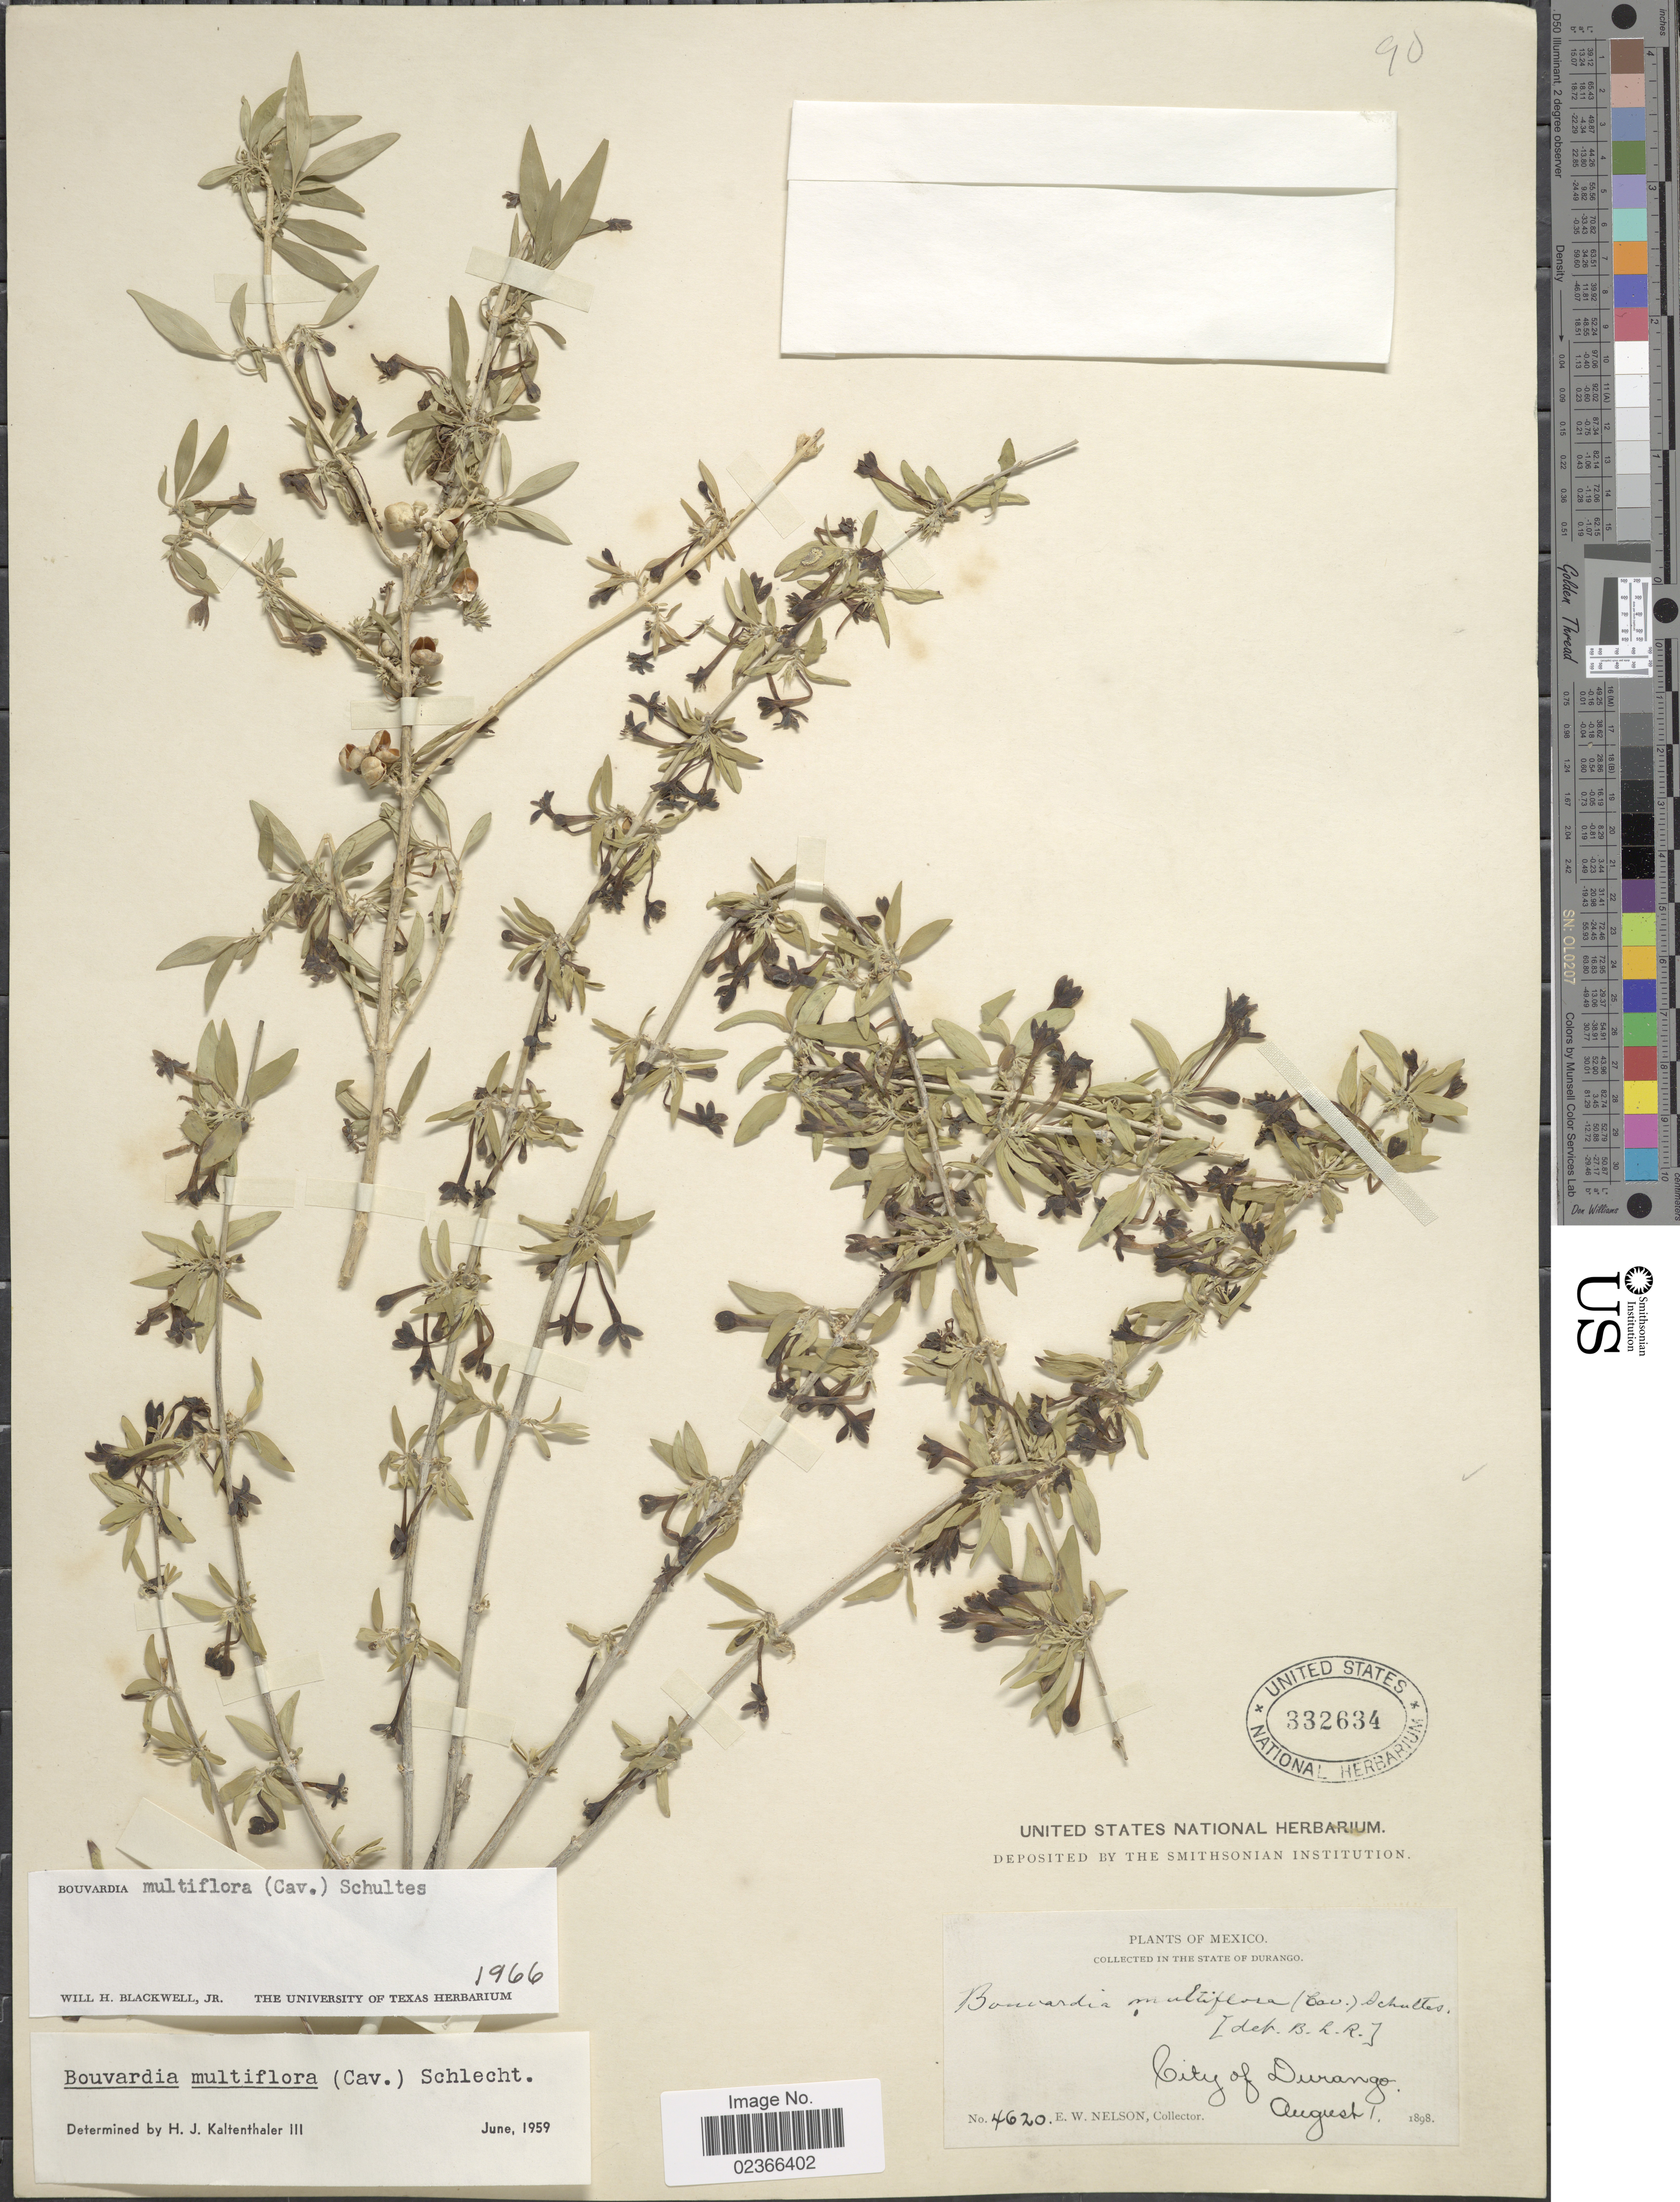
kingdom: Plantae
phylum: Tracheophyta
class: Magnoliopsida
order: Gentianales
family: Rubiaceae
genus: Bouvardia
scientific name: Bouvardia multiflora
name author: (Cav.) Schult.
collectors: E. W. Nelson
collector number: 4620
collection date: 1898-08-01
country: Mexico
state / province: Durango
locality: City of Durango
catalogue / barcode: US 332634